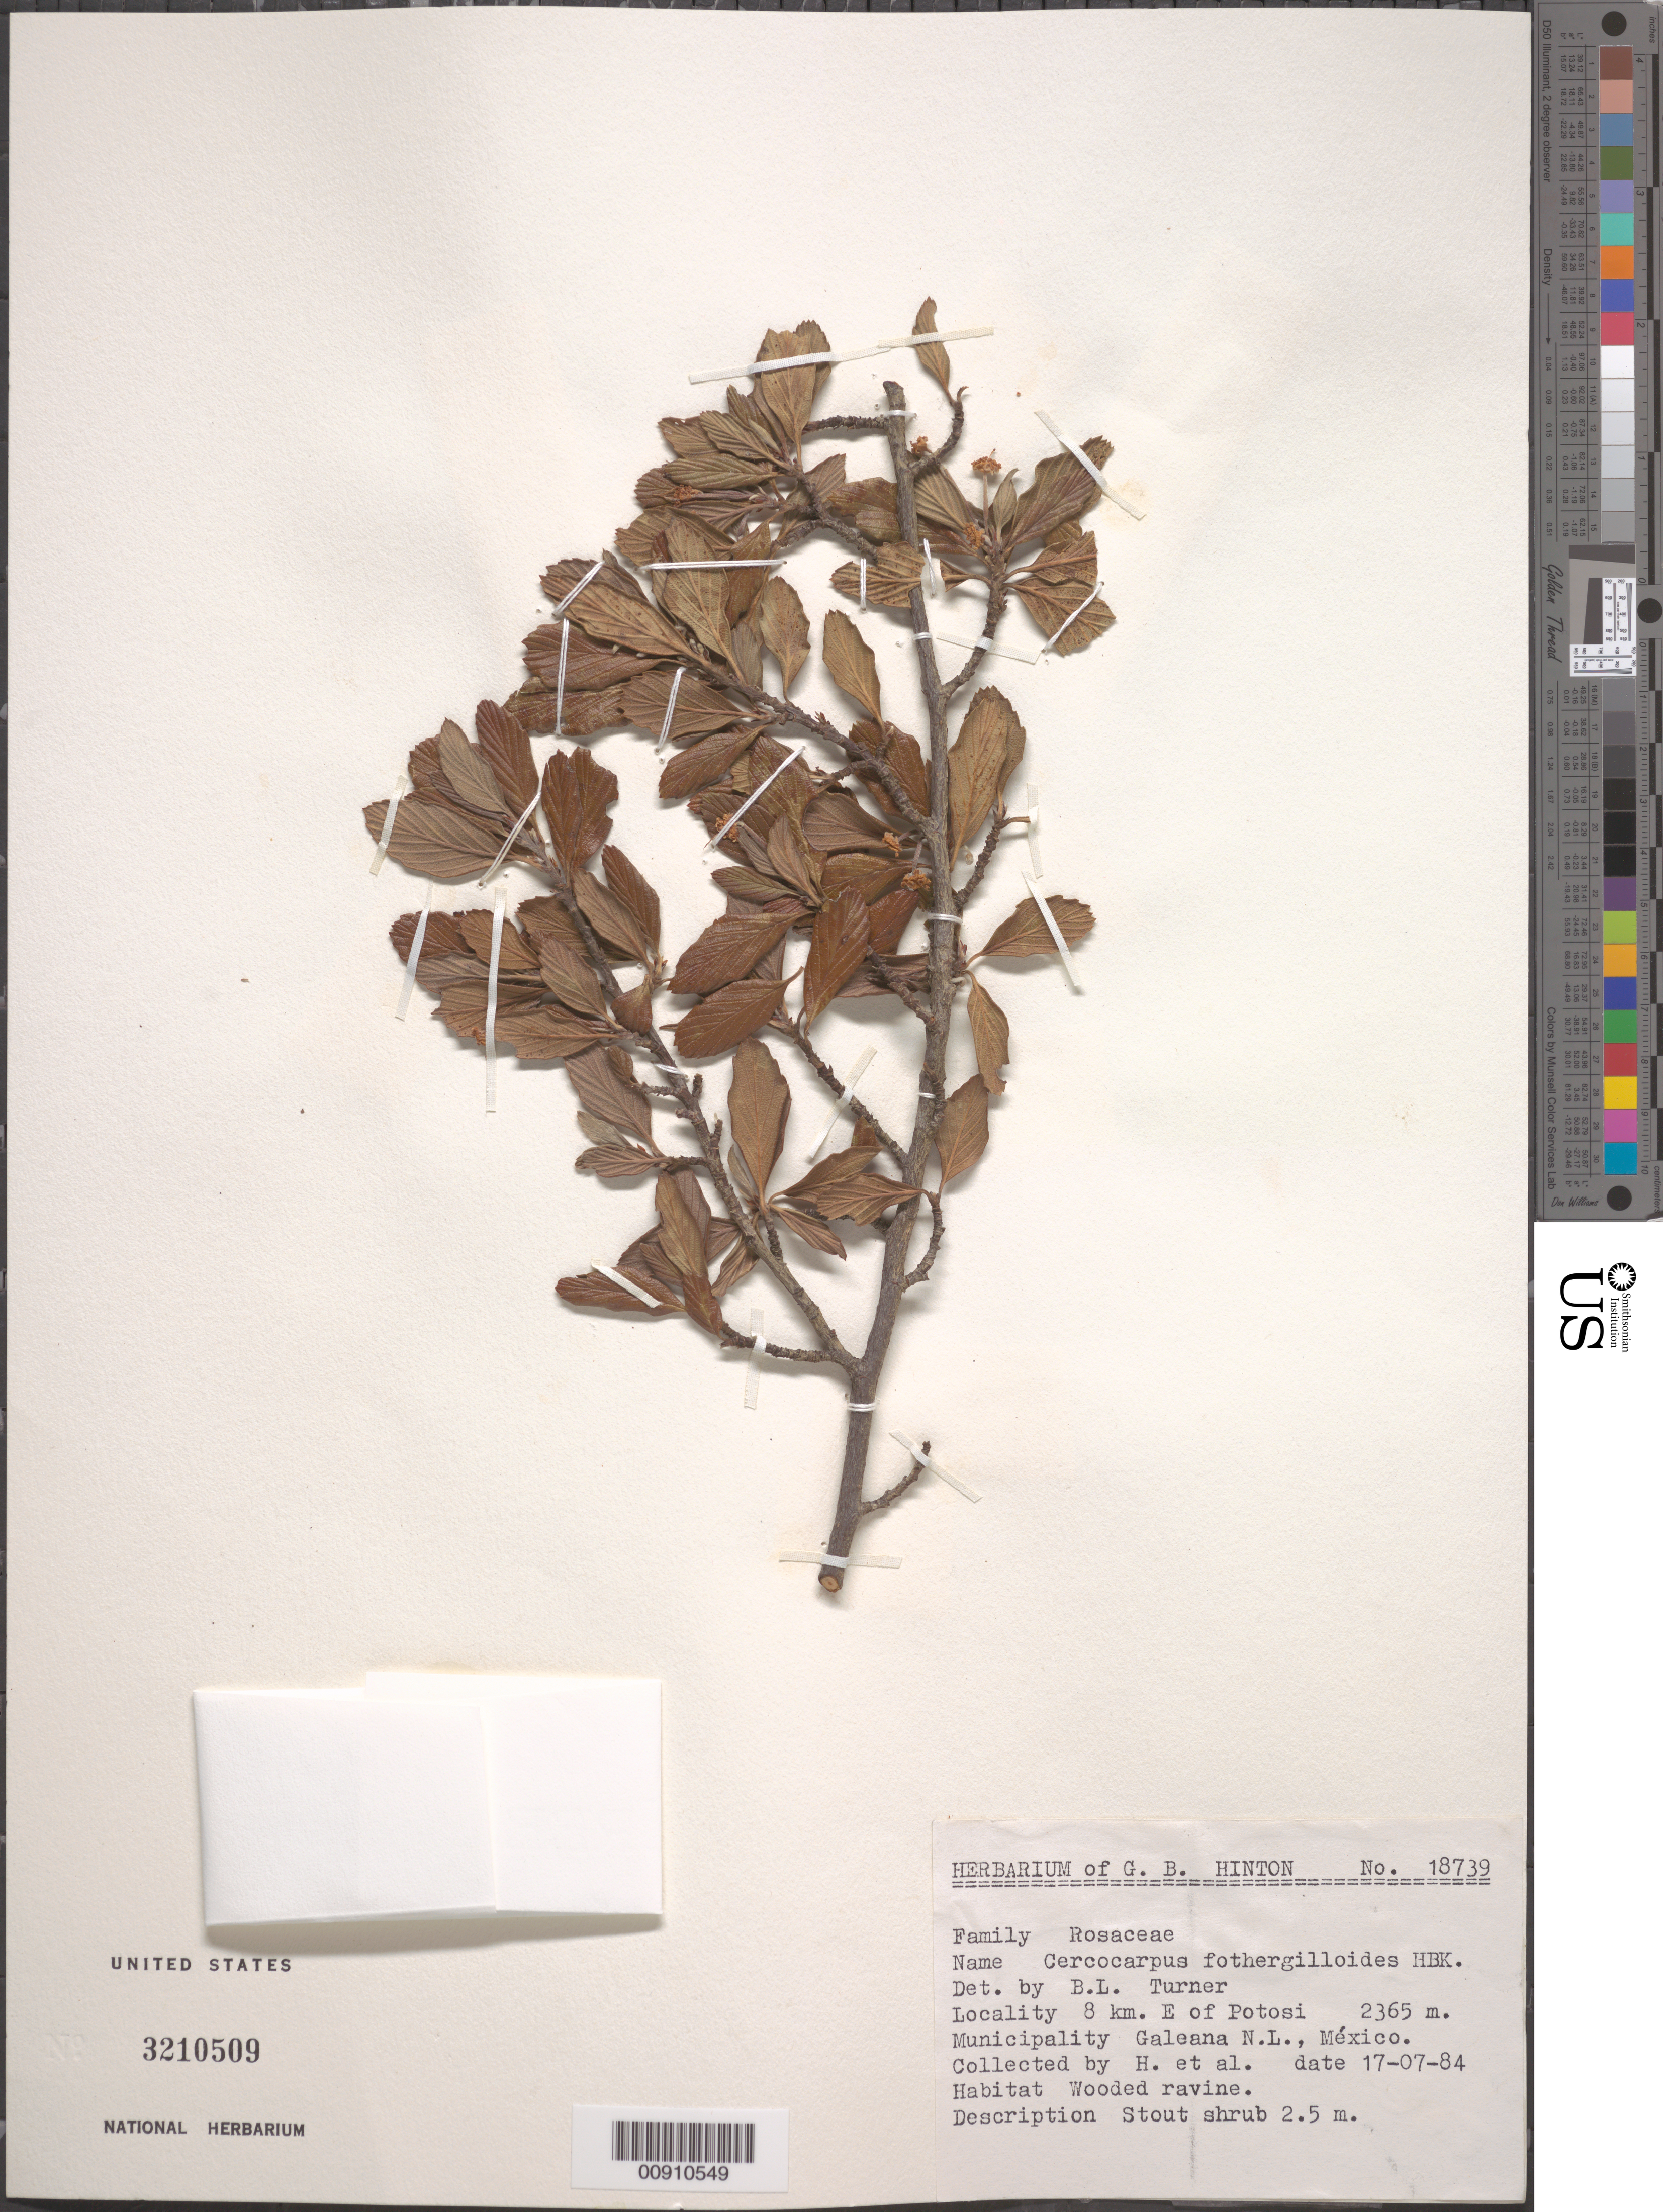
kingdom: Plantae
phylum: Tracheophyta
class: Magnoliopsida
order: Rosales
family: Rosaceae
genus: Cercocarpus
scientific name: Cercocarpus fothergilloides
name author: Kunth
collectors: G. B. Hinton & et al.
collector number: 18739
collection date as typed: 17 Jul 1984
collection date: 1984-07-17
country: Mexico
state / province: Nuevo León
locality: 8 km. E of Potosí, Municipality Galeana, N.L.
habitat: Wooded ravine.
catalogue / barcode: US 3210509